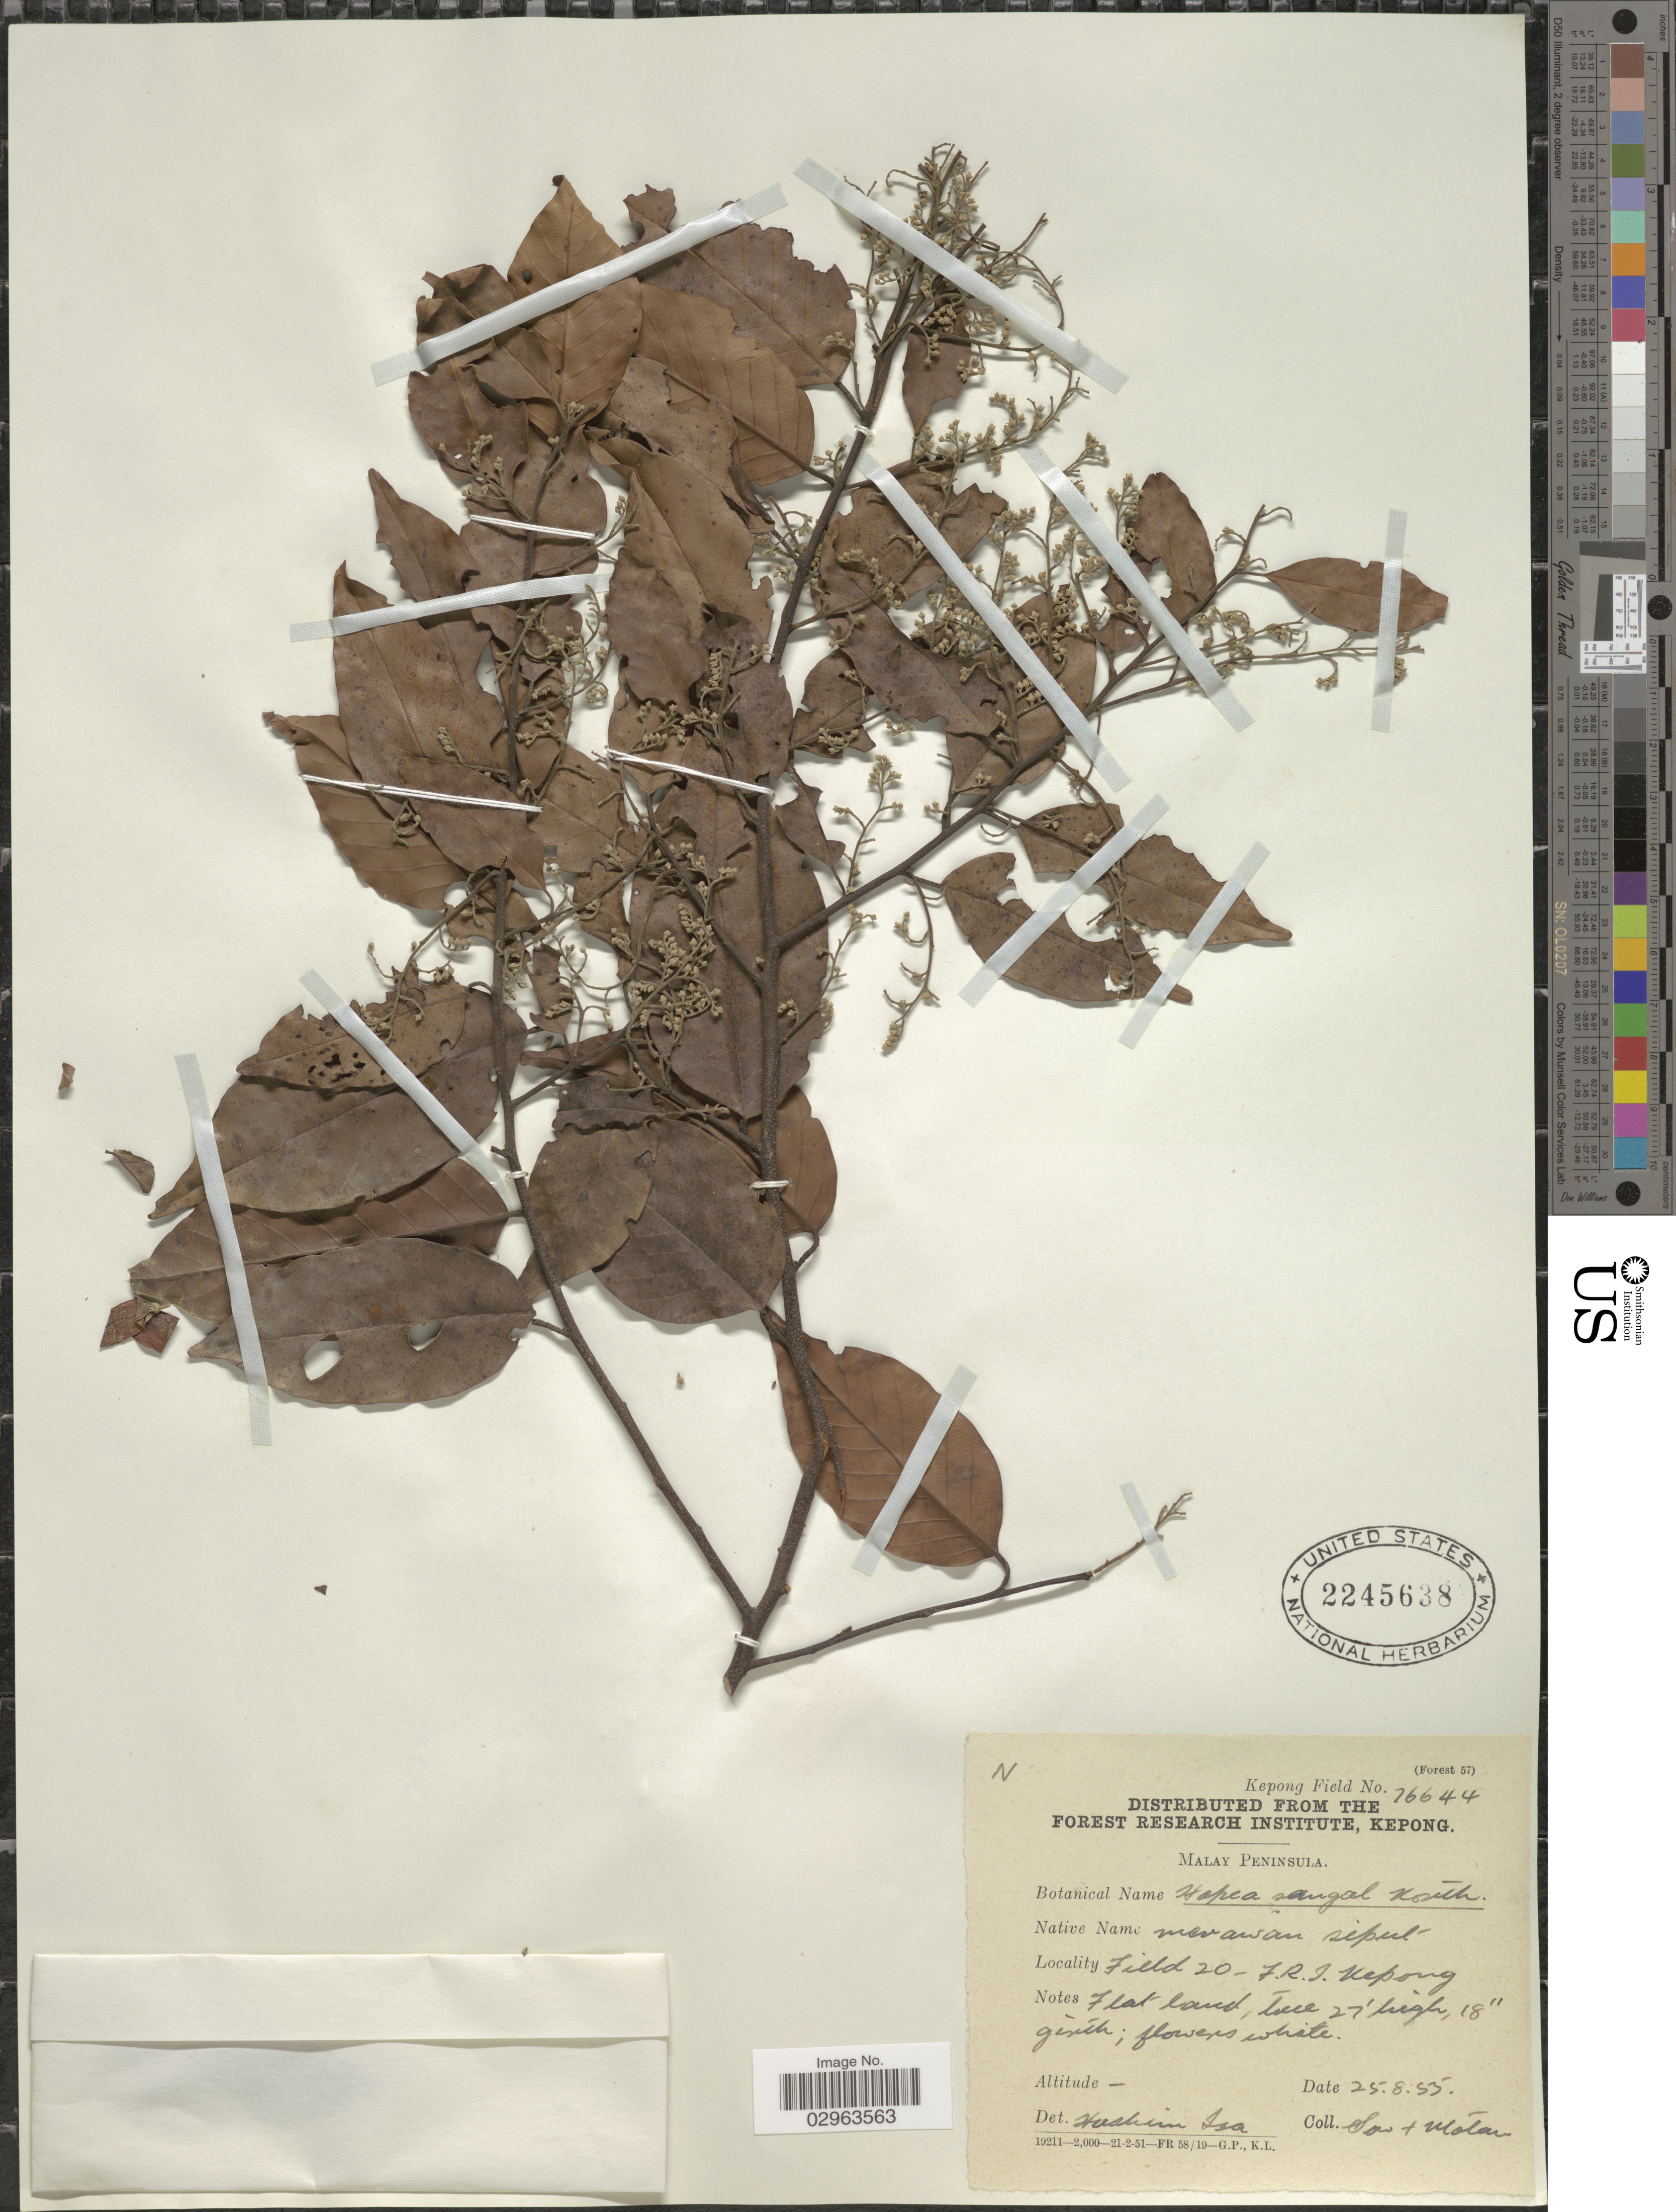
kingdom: Plantae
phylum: Tracheophyta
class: Magnoliopsida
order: Malvales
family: Dipterocarpaceae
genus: Hopea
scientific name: Hopea sangal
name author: Korth.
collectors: -. Low & -. Motan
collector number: Kepong Field? 76644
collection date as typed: Transcribed d/m/y: 25/8/55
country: Malaysia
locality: Malay Peninsula. Field 20 - F.R.I. Kepong.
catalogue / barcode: US 2245638